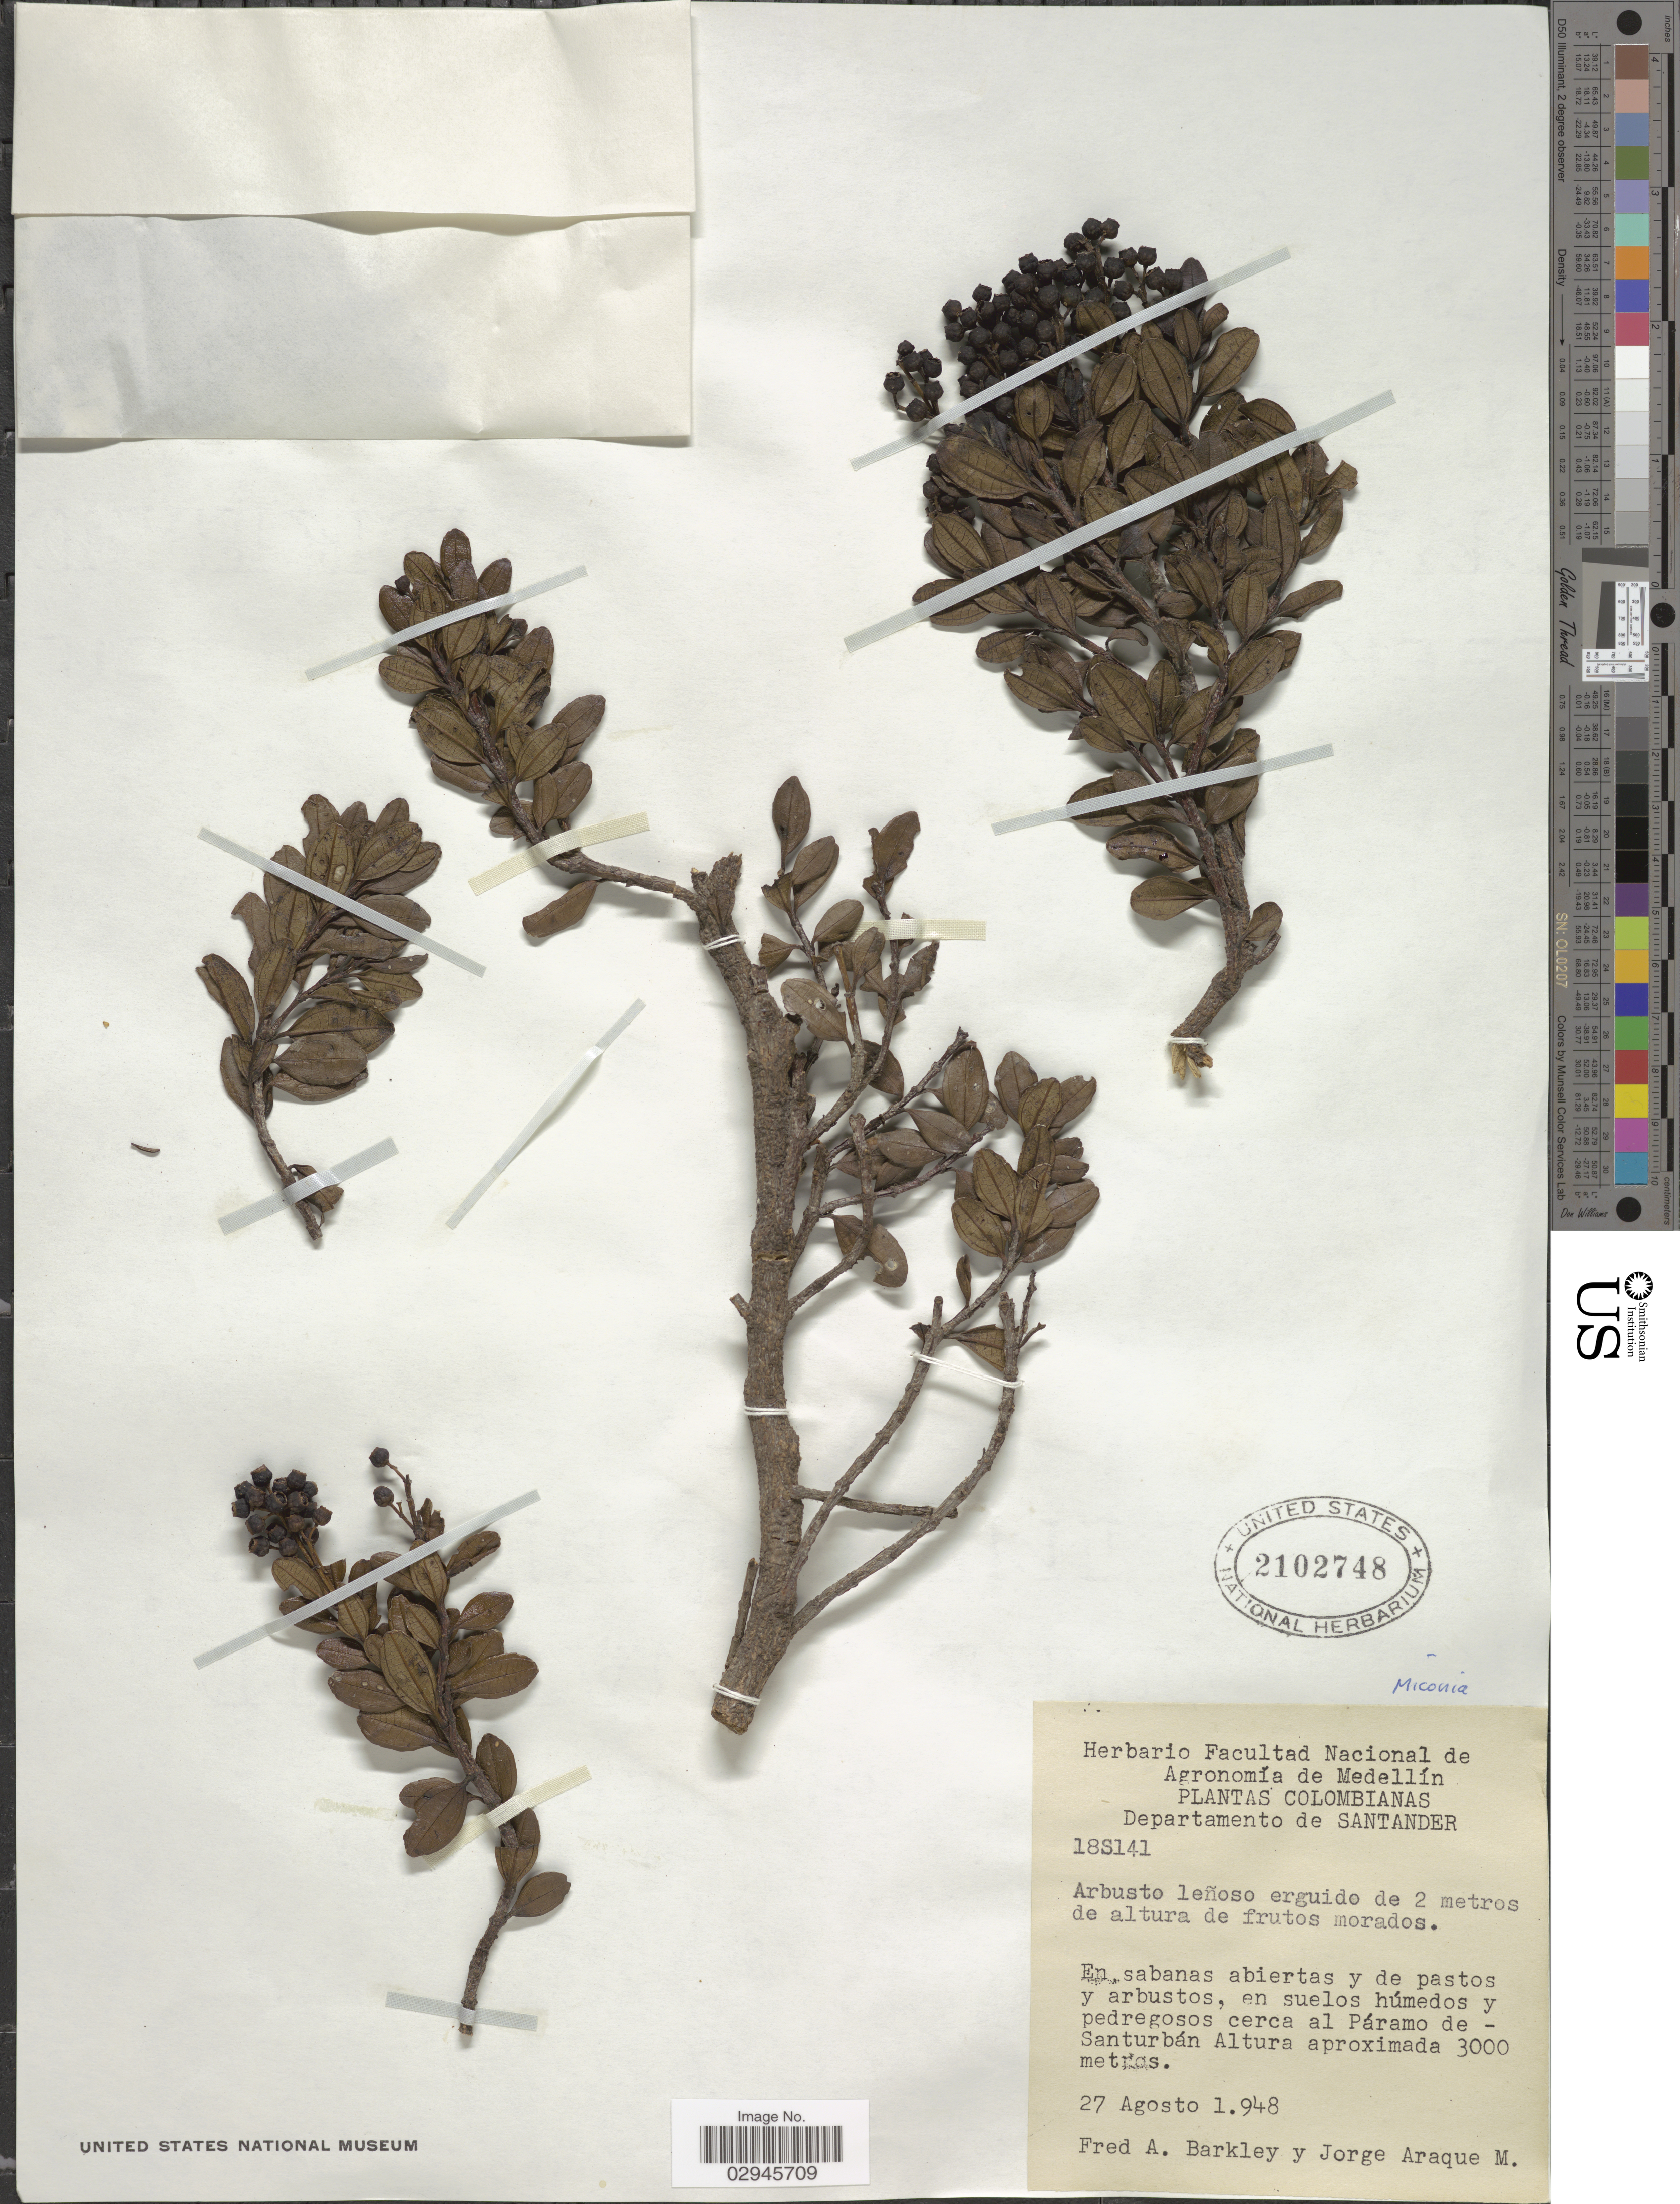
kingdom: Plantae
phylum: Tracheophyta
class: Magnoliopsida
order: Myrtales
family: Melastomataceae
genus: Miconia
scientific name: Miconia sp.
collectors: F. A. Barkley & J. Araque Molina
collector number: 18S141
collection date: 1948-08-27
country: Colombia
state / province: Santander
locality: Departamento Santander. En sabanas abiertas y de pastos y arbustos, en suelos húmedos y pedregosos cerca al Páramo de - Santurbán.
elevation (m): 3000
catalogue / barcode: US 2102748